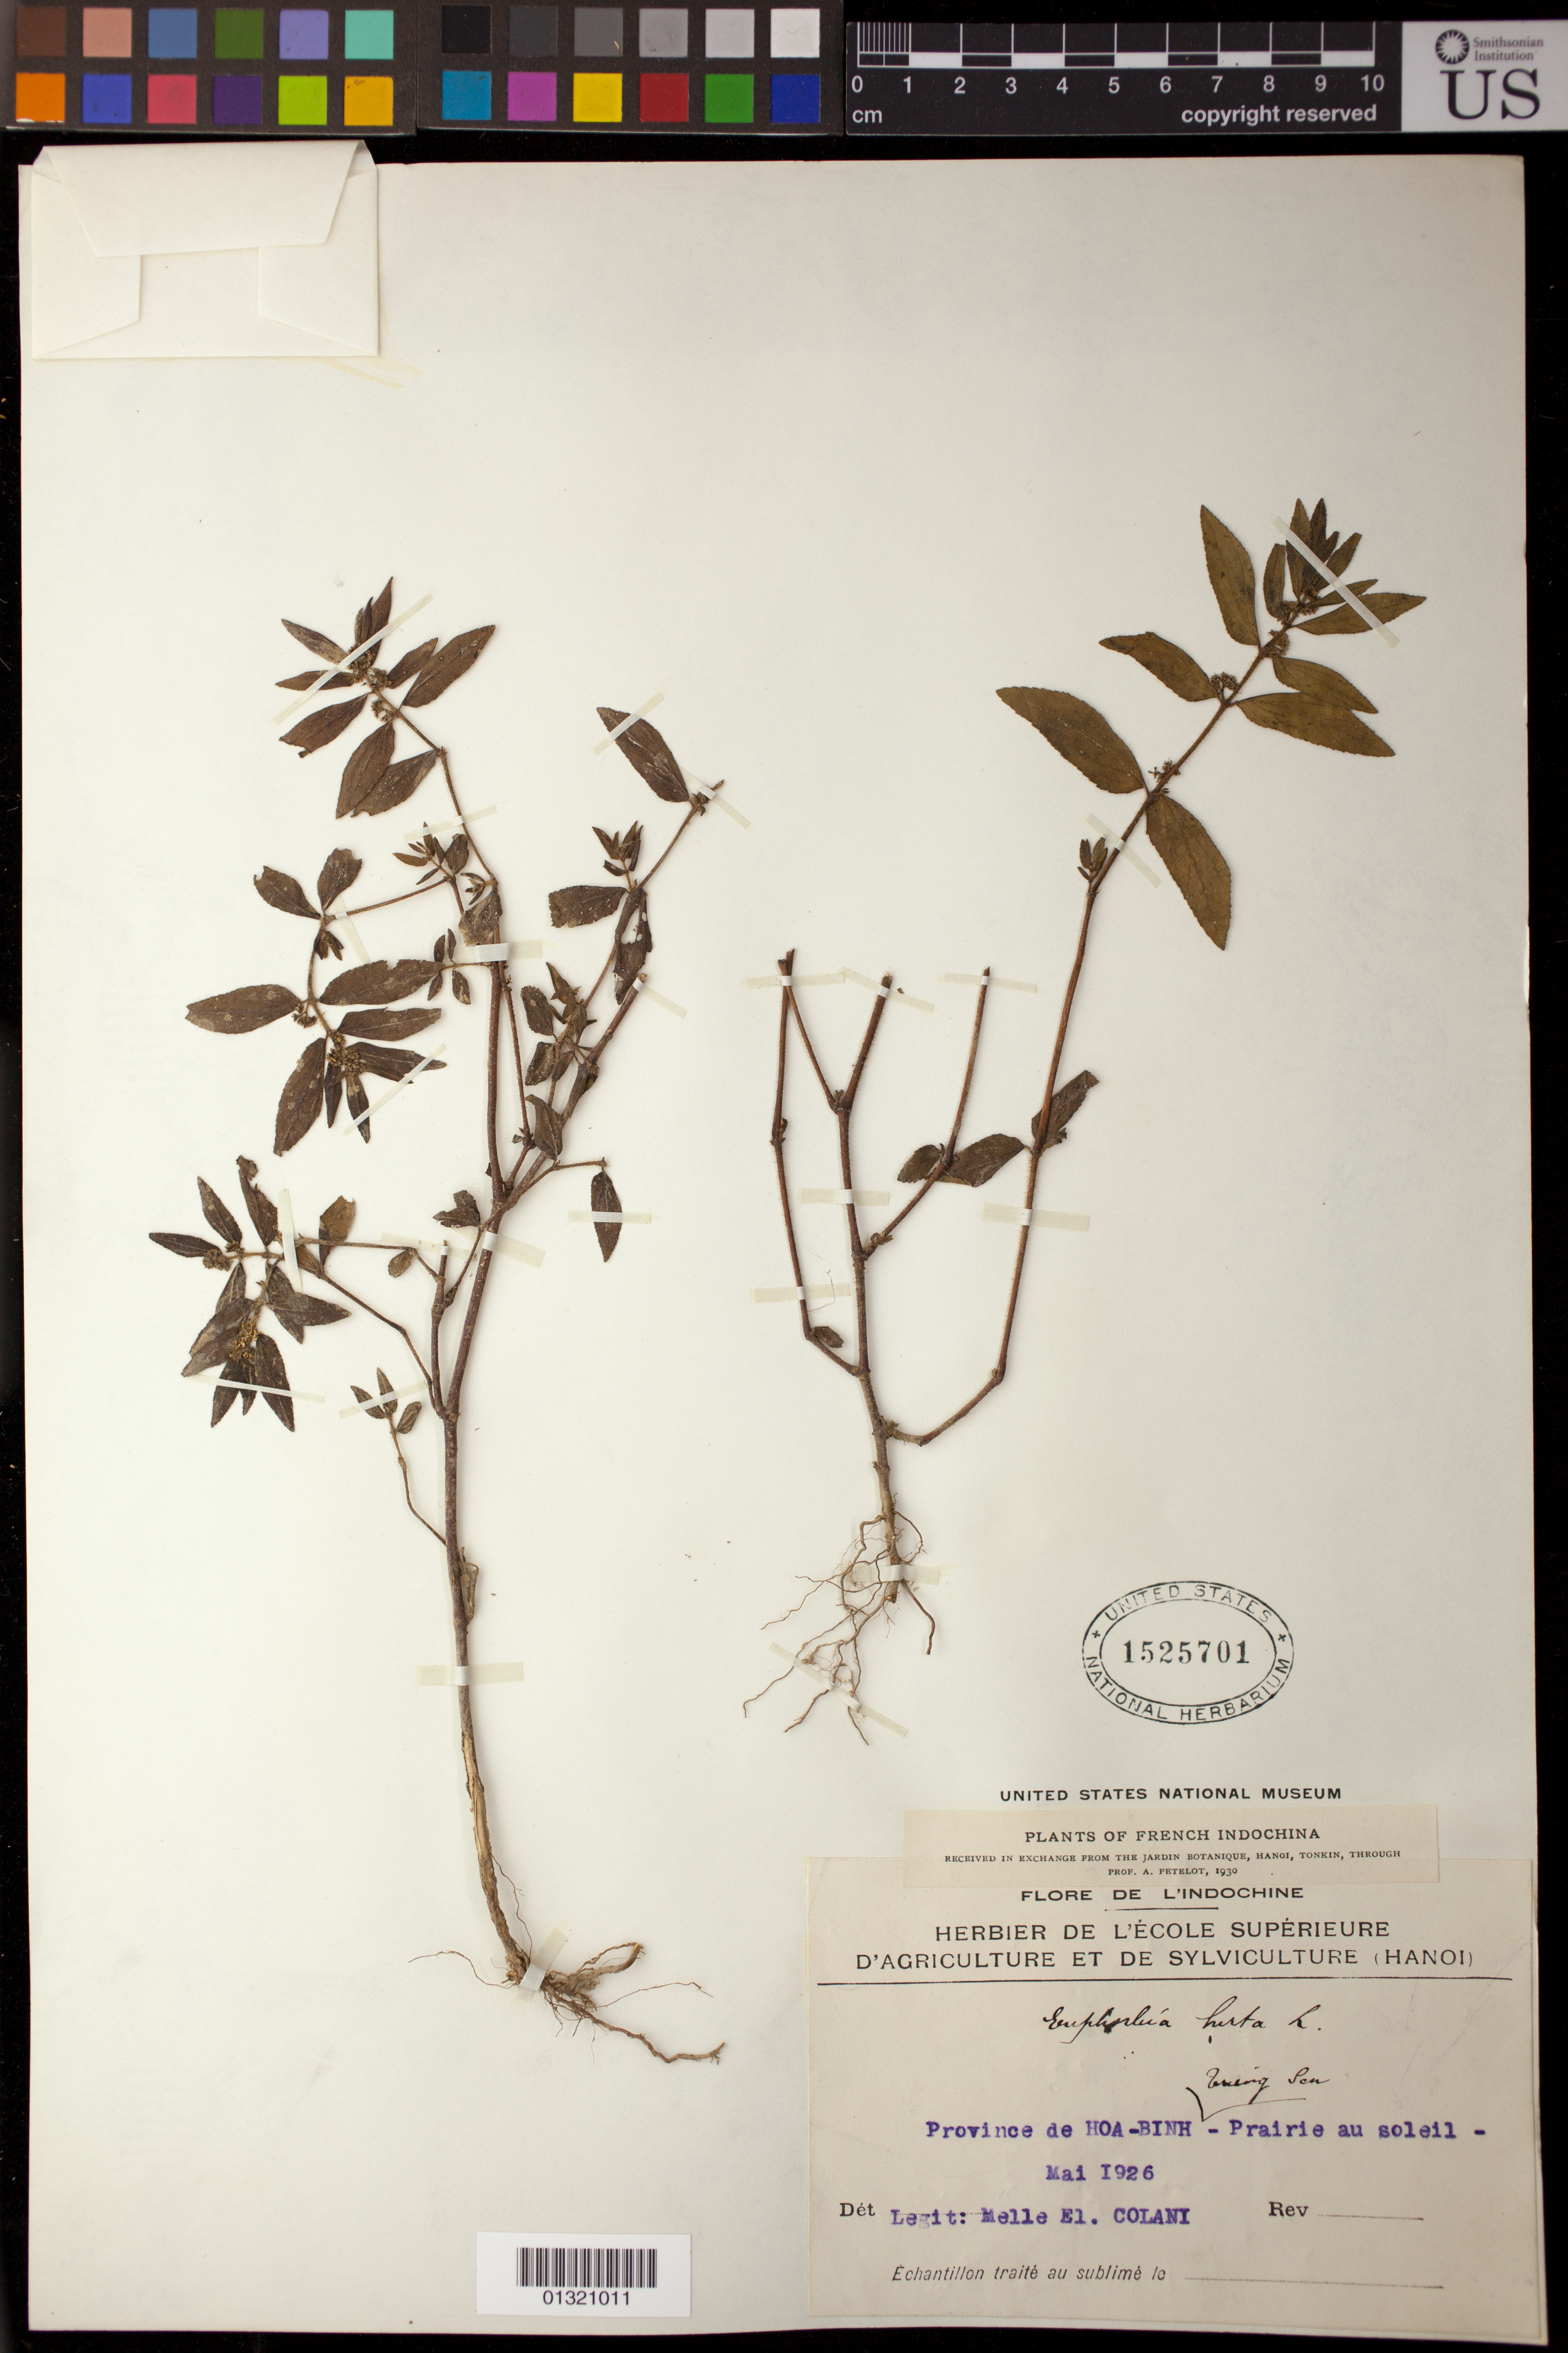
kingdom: Plantae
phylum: Tracheophyta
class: Magnoliopsida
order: Malpighiales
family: Euphorbiaceae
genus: Euphorbia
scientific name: Euphorbia hirta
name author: L.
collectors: E. Colani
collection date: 1926-05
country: Vietnam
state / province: Hoa Binh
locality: Prairies au soleil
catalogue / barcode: US 1525701